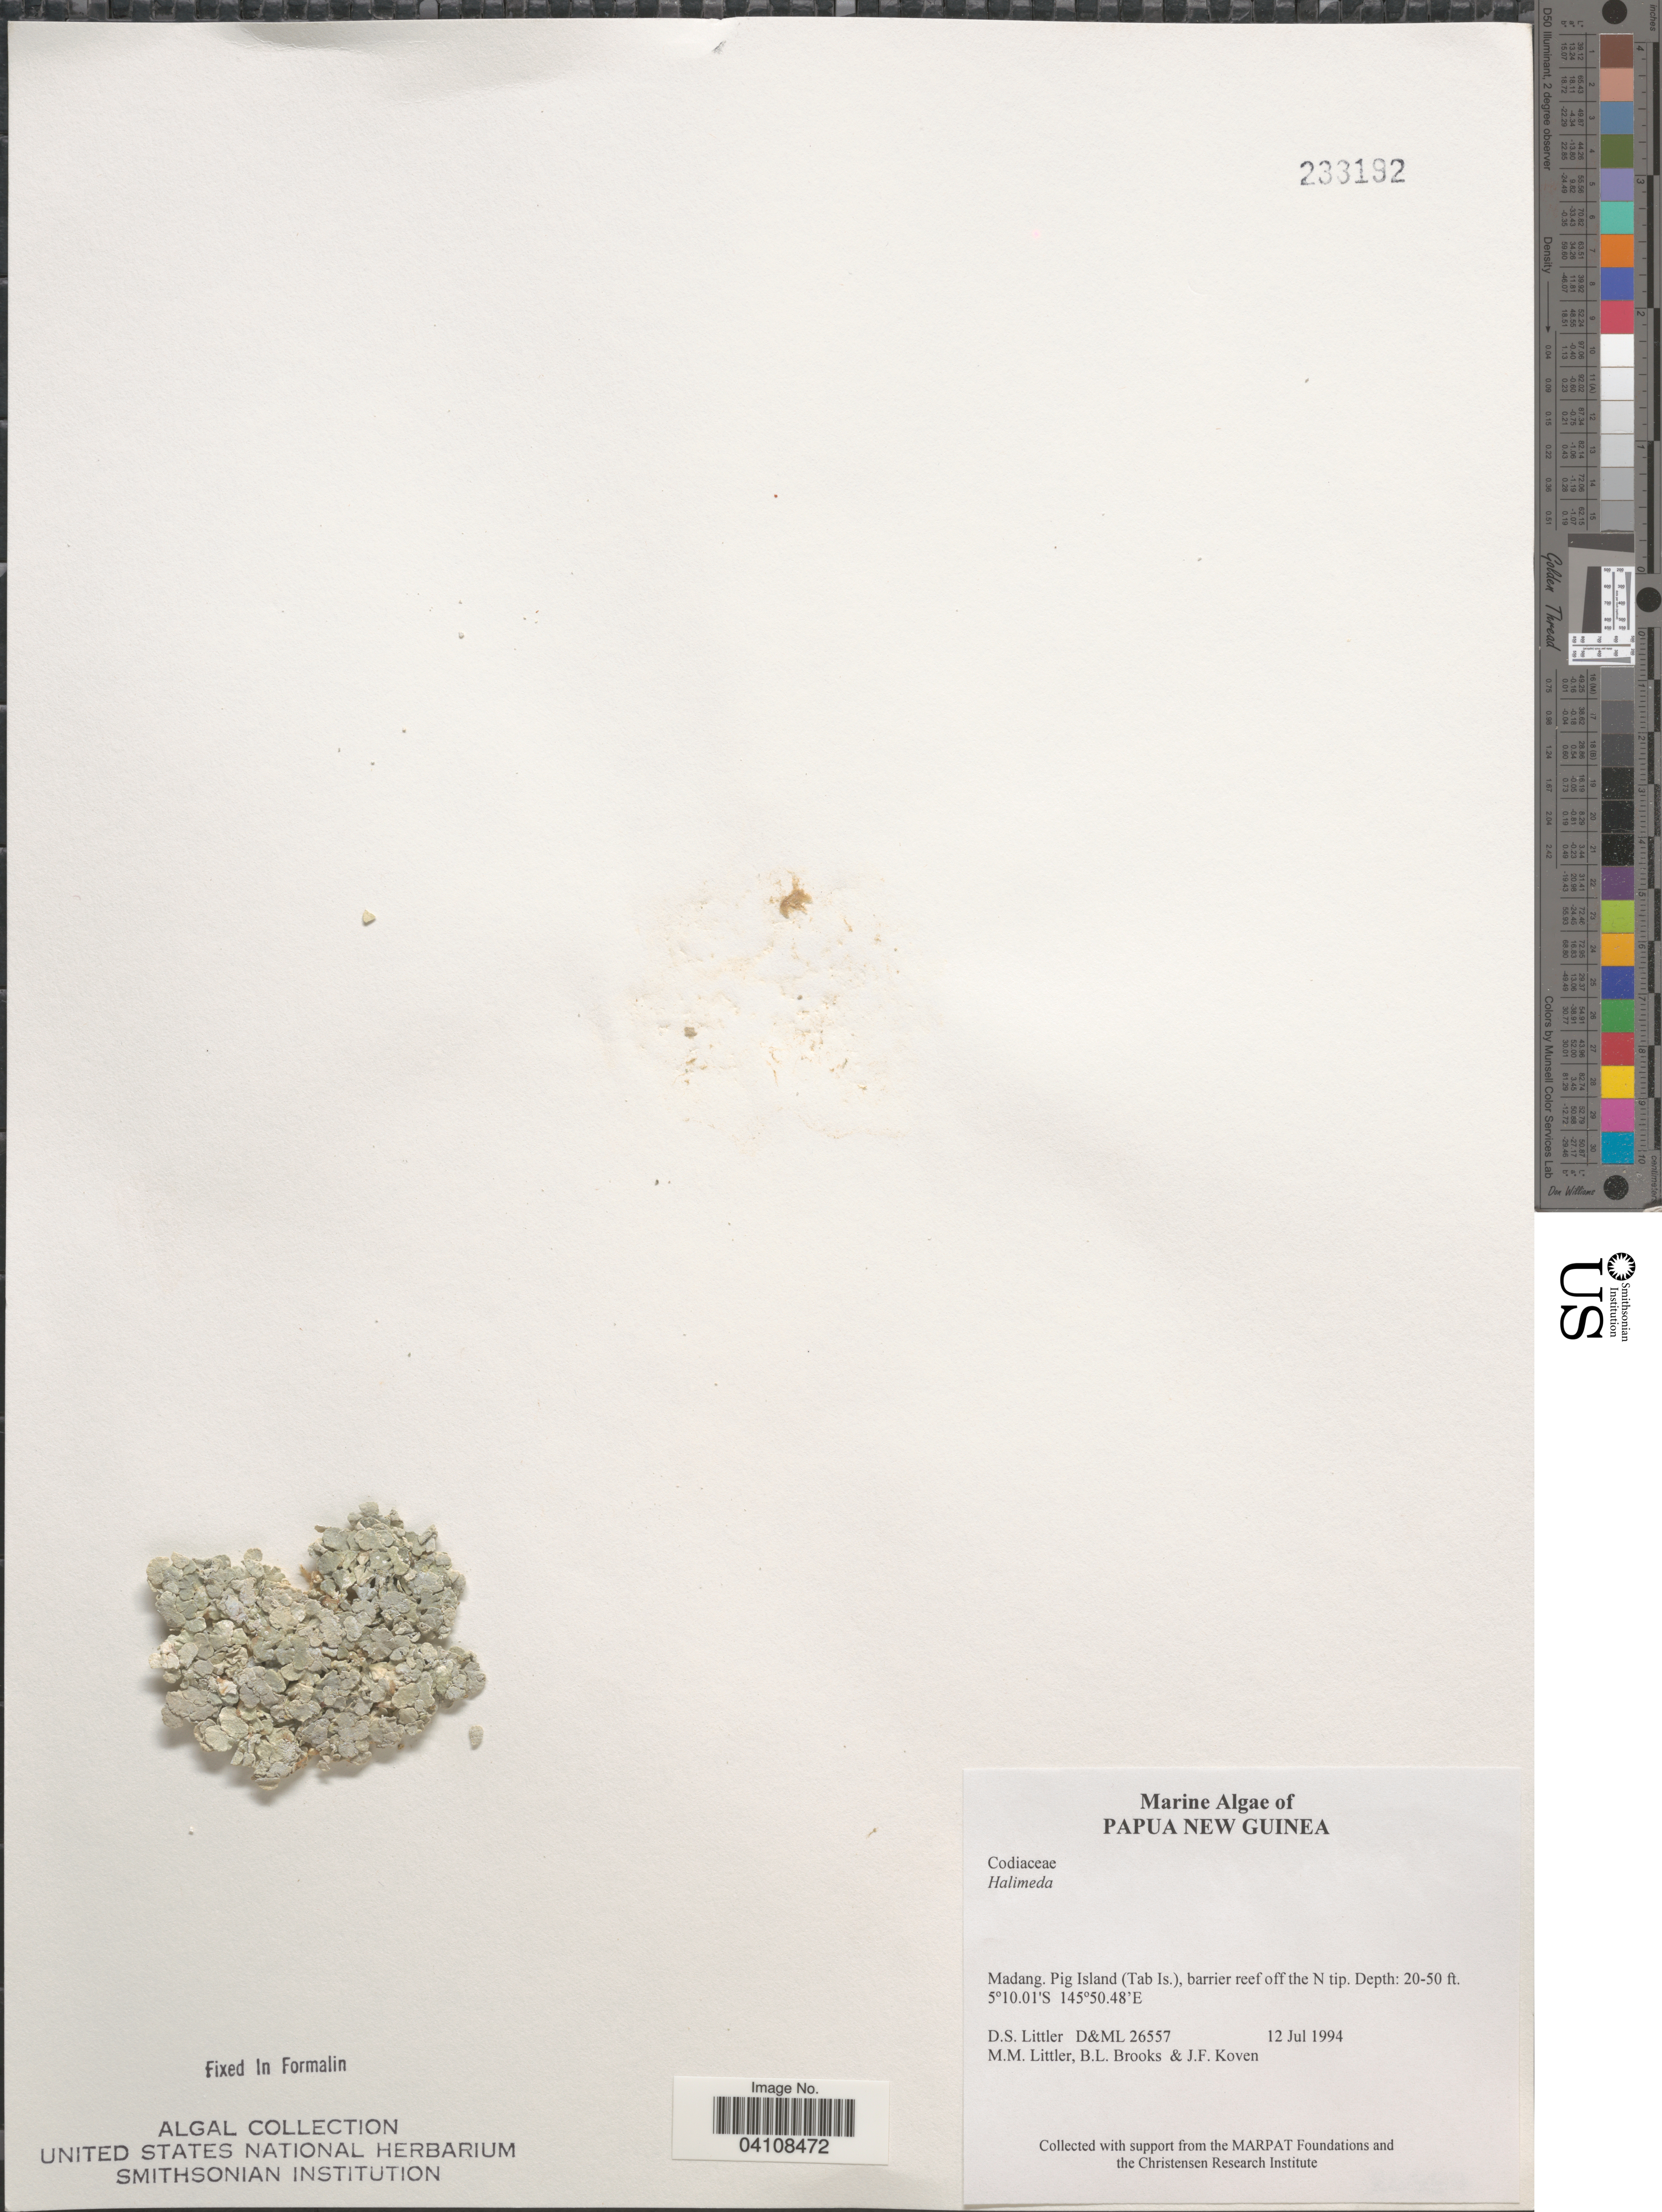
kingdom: Plantae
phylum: Chlorophyta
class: Ulvophyceae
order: Bryopsidales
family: Halimedaceae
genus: Halimeda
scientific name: Halimeda sp.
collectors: D. S. Littler, B. Brooks & J. Koven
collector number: D&ML26557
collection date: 1994-07-12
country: Papua New Guinea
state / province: Madang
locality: Pig Island (Tab Is.), barrier reef off the N tip.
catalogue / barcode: US 233192